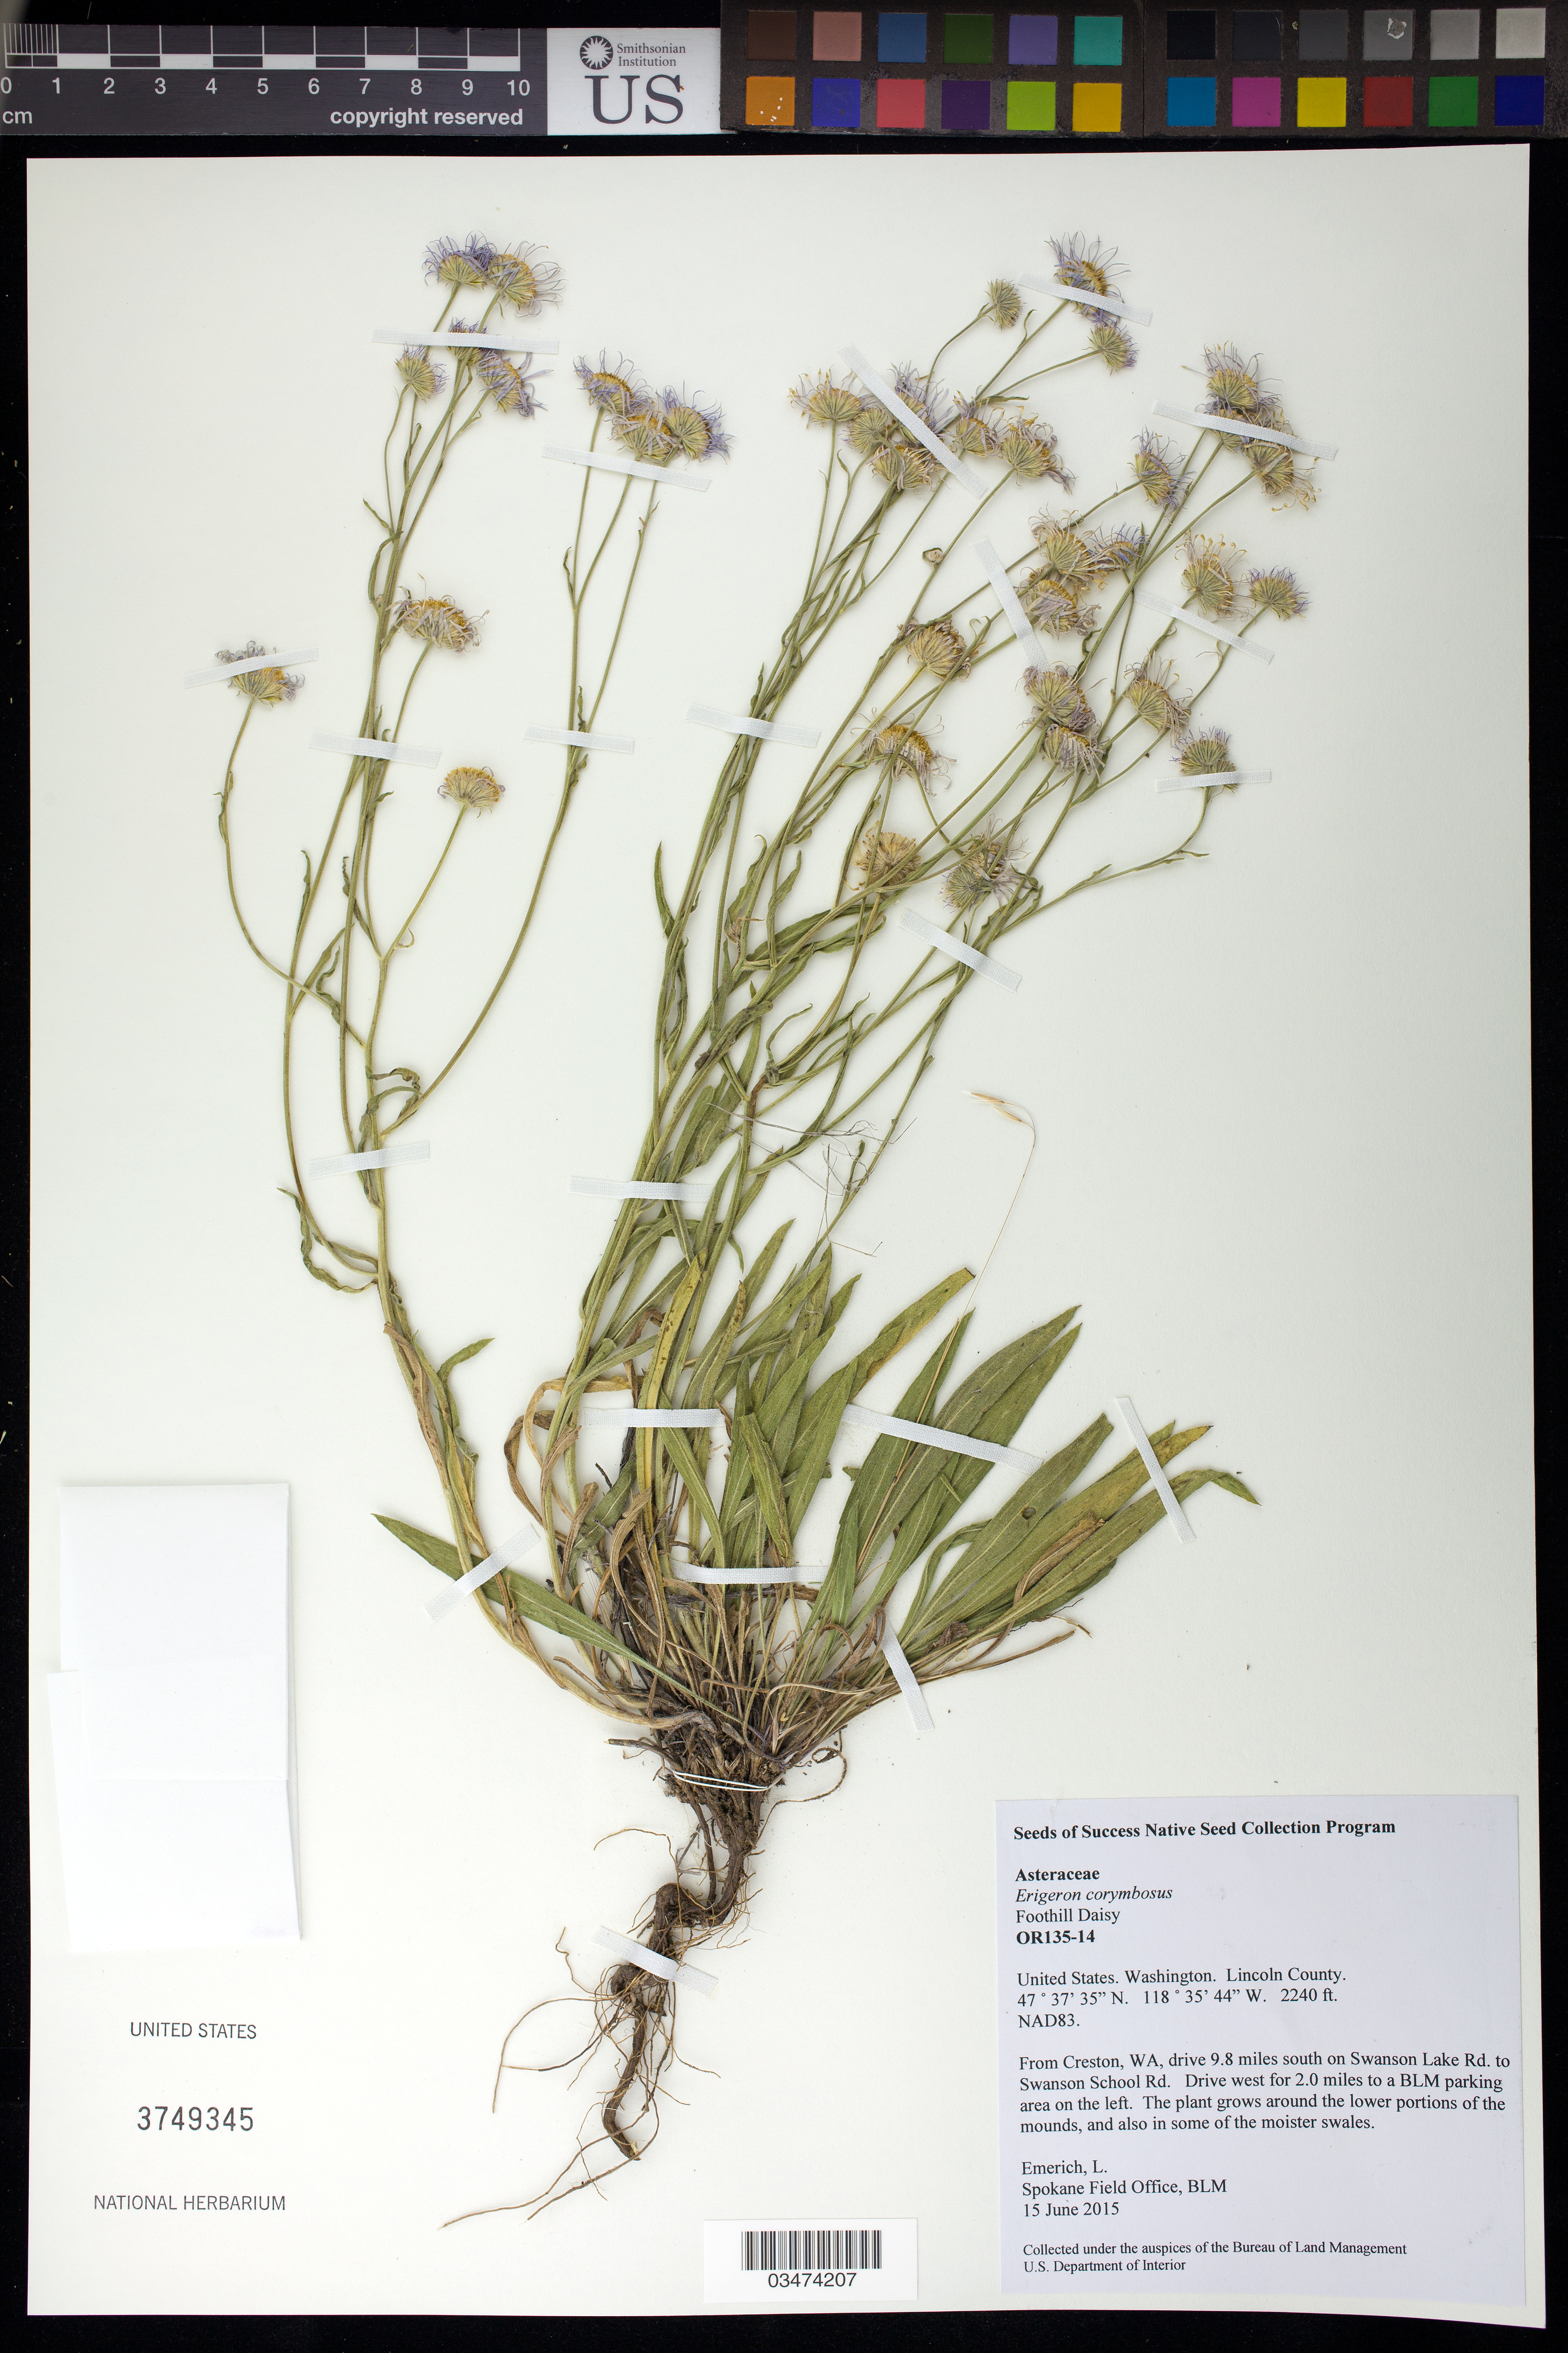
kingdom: Plantae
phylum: Tracheophyta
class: Magnoliopsida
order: Asterales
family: Asteraceae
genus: Erigeron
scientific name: Erigeron corymbosus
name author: Nutt.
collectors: L. Emerich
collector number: OR135-14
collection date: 2015-06-15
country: United States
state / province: Washington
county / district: Lincoln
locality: Swanson Lake Wildlife Natural Area, Swanson School Road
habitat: shrub-steppe, in mounds and moister swales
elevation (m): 683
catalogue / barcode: US 3749345